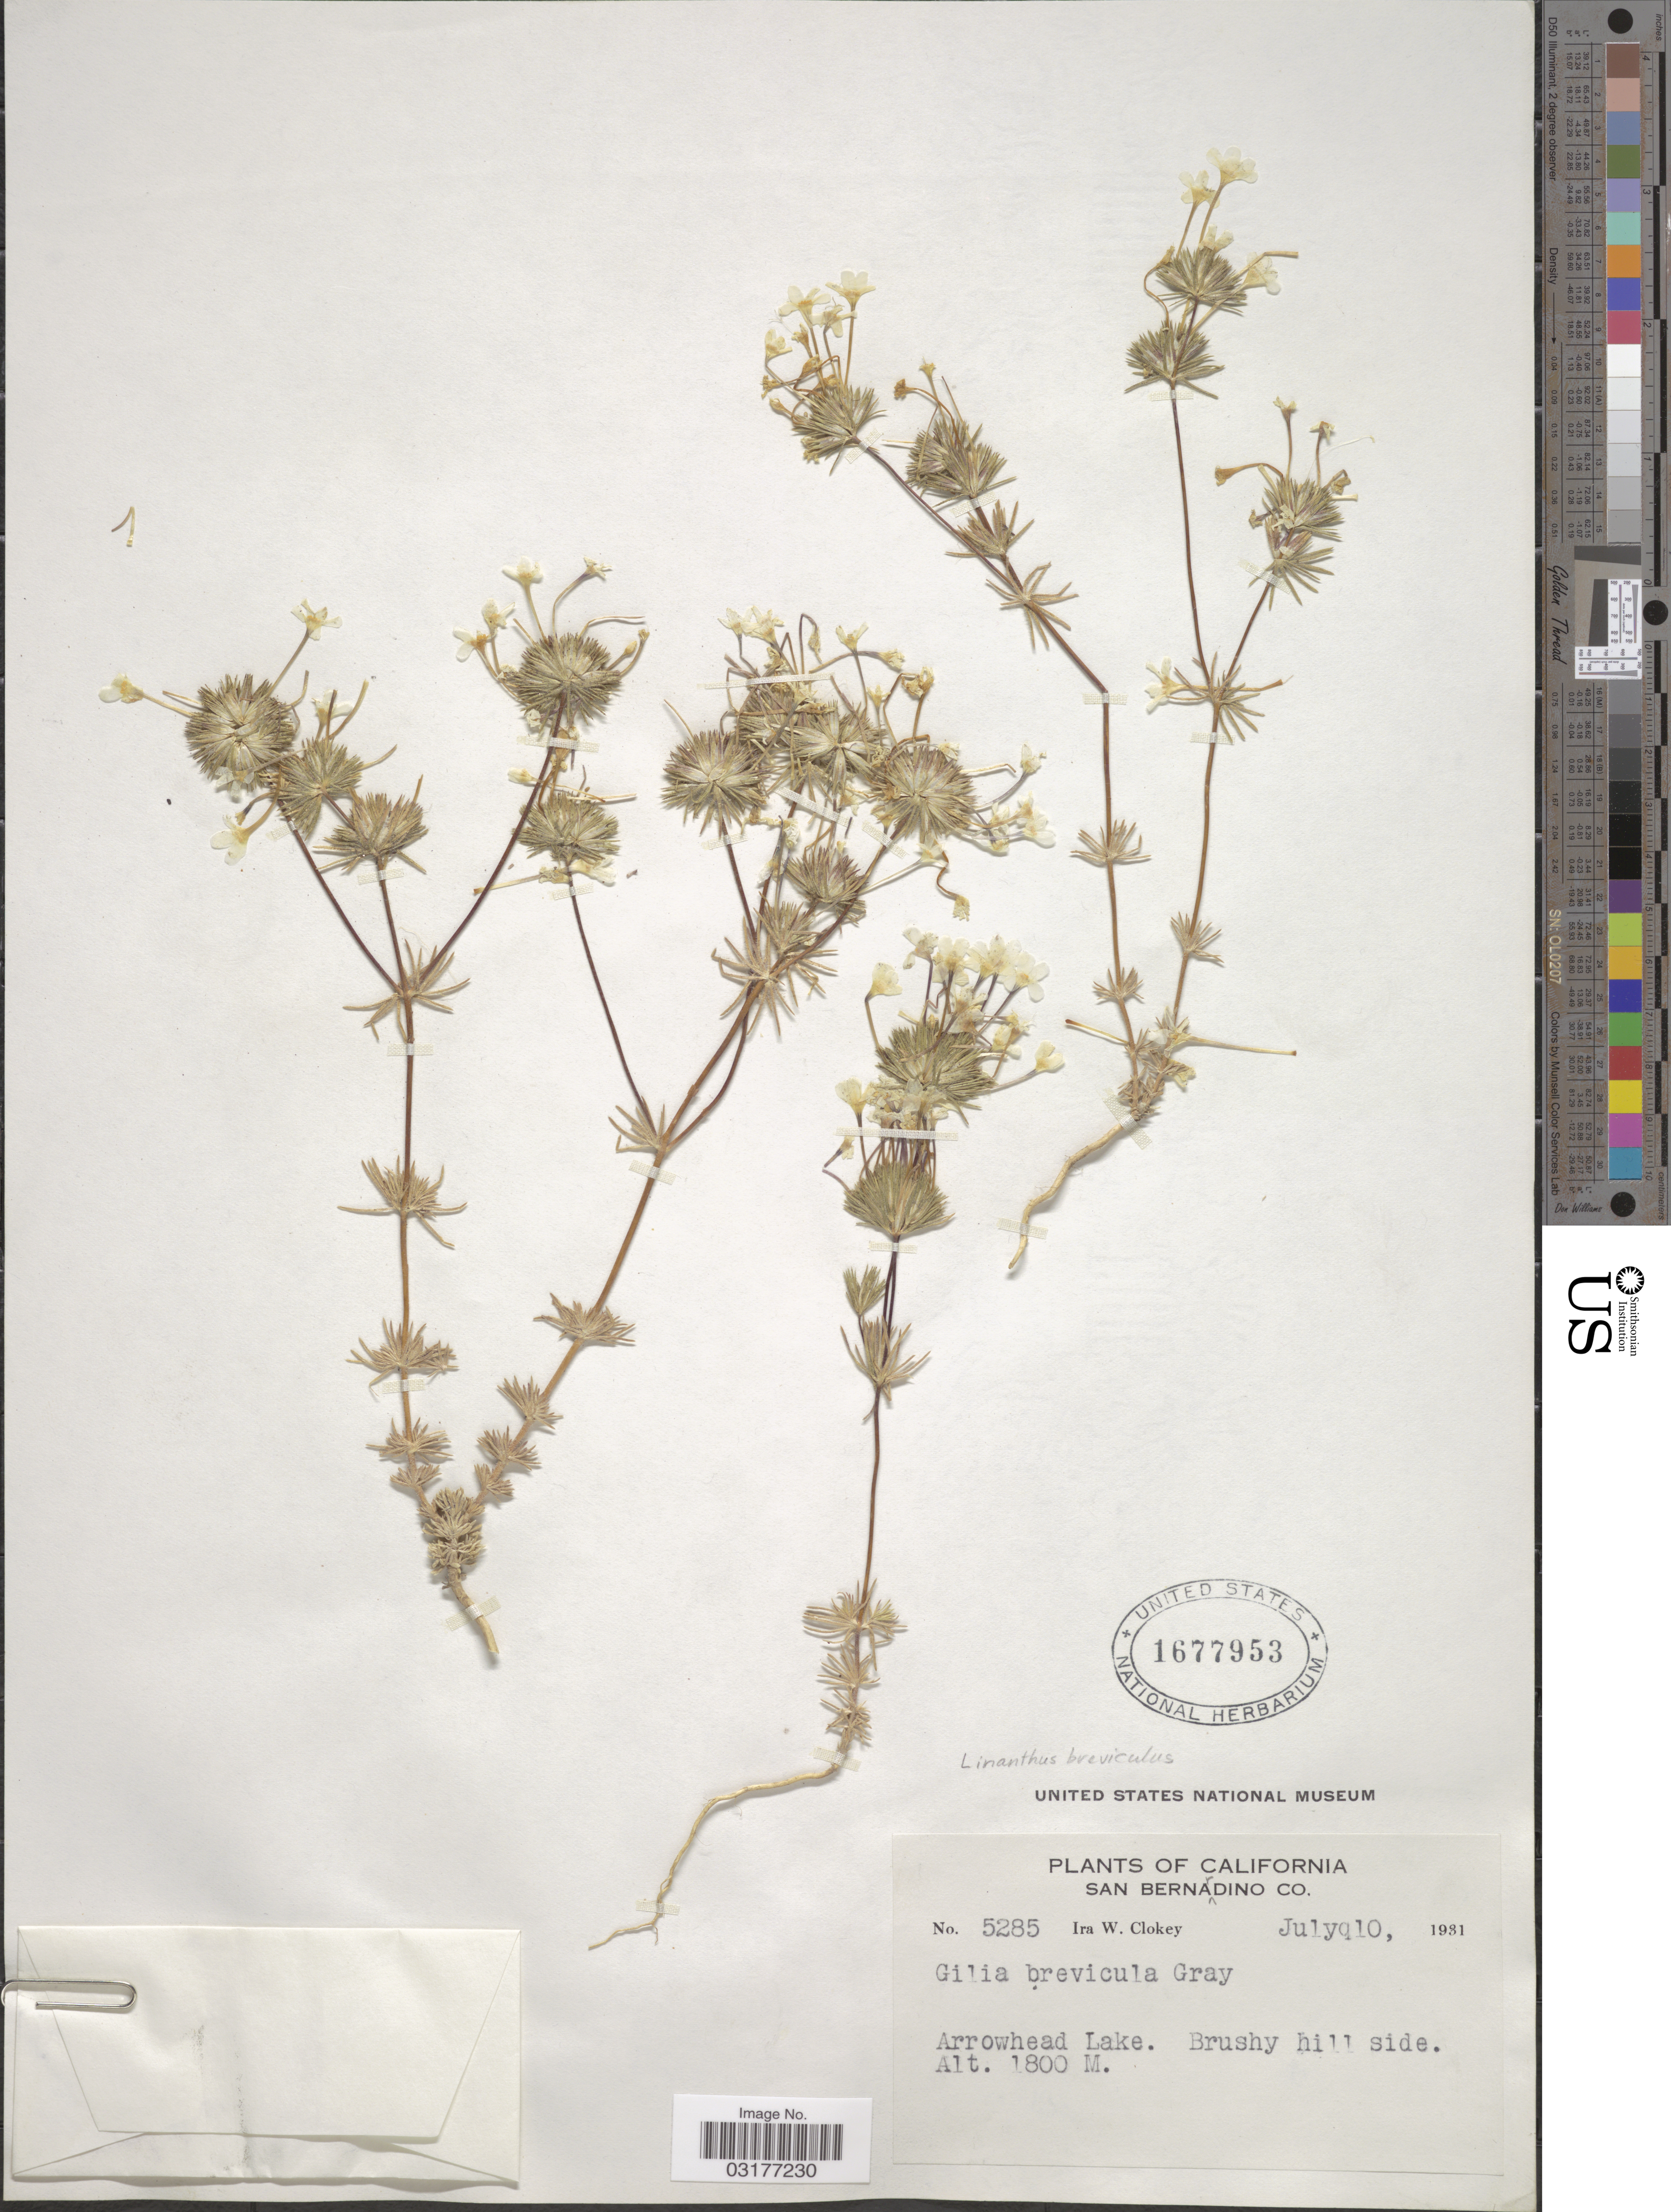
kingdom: Plantae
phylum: Tracheophyta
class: Magnoliopsida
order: Ericales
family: Polemoniaceae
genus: Leptosiphon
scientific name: Leptosiphon breviculus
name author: (A. Gray) J.M. Porter & L.A. Johnson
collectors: I. W. Clokey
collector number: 5285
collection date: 1931-07-10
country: United States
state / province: California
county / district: San Bernardino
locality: San Bernardino Co. Arrowhead Lake.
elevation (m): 1800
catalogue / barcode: US 1677953